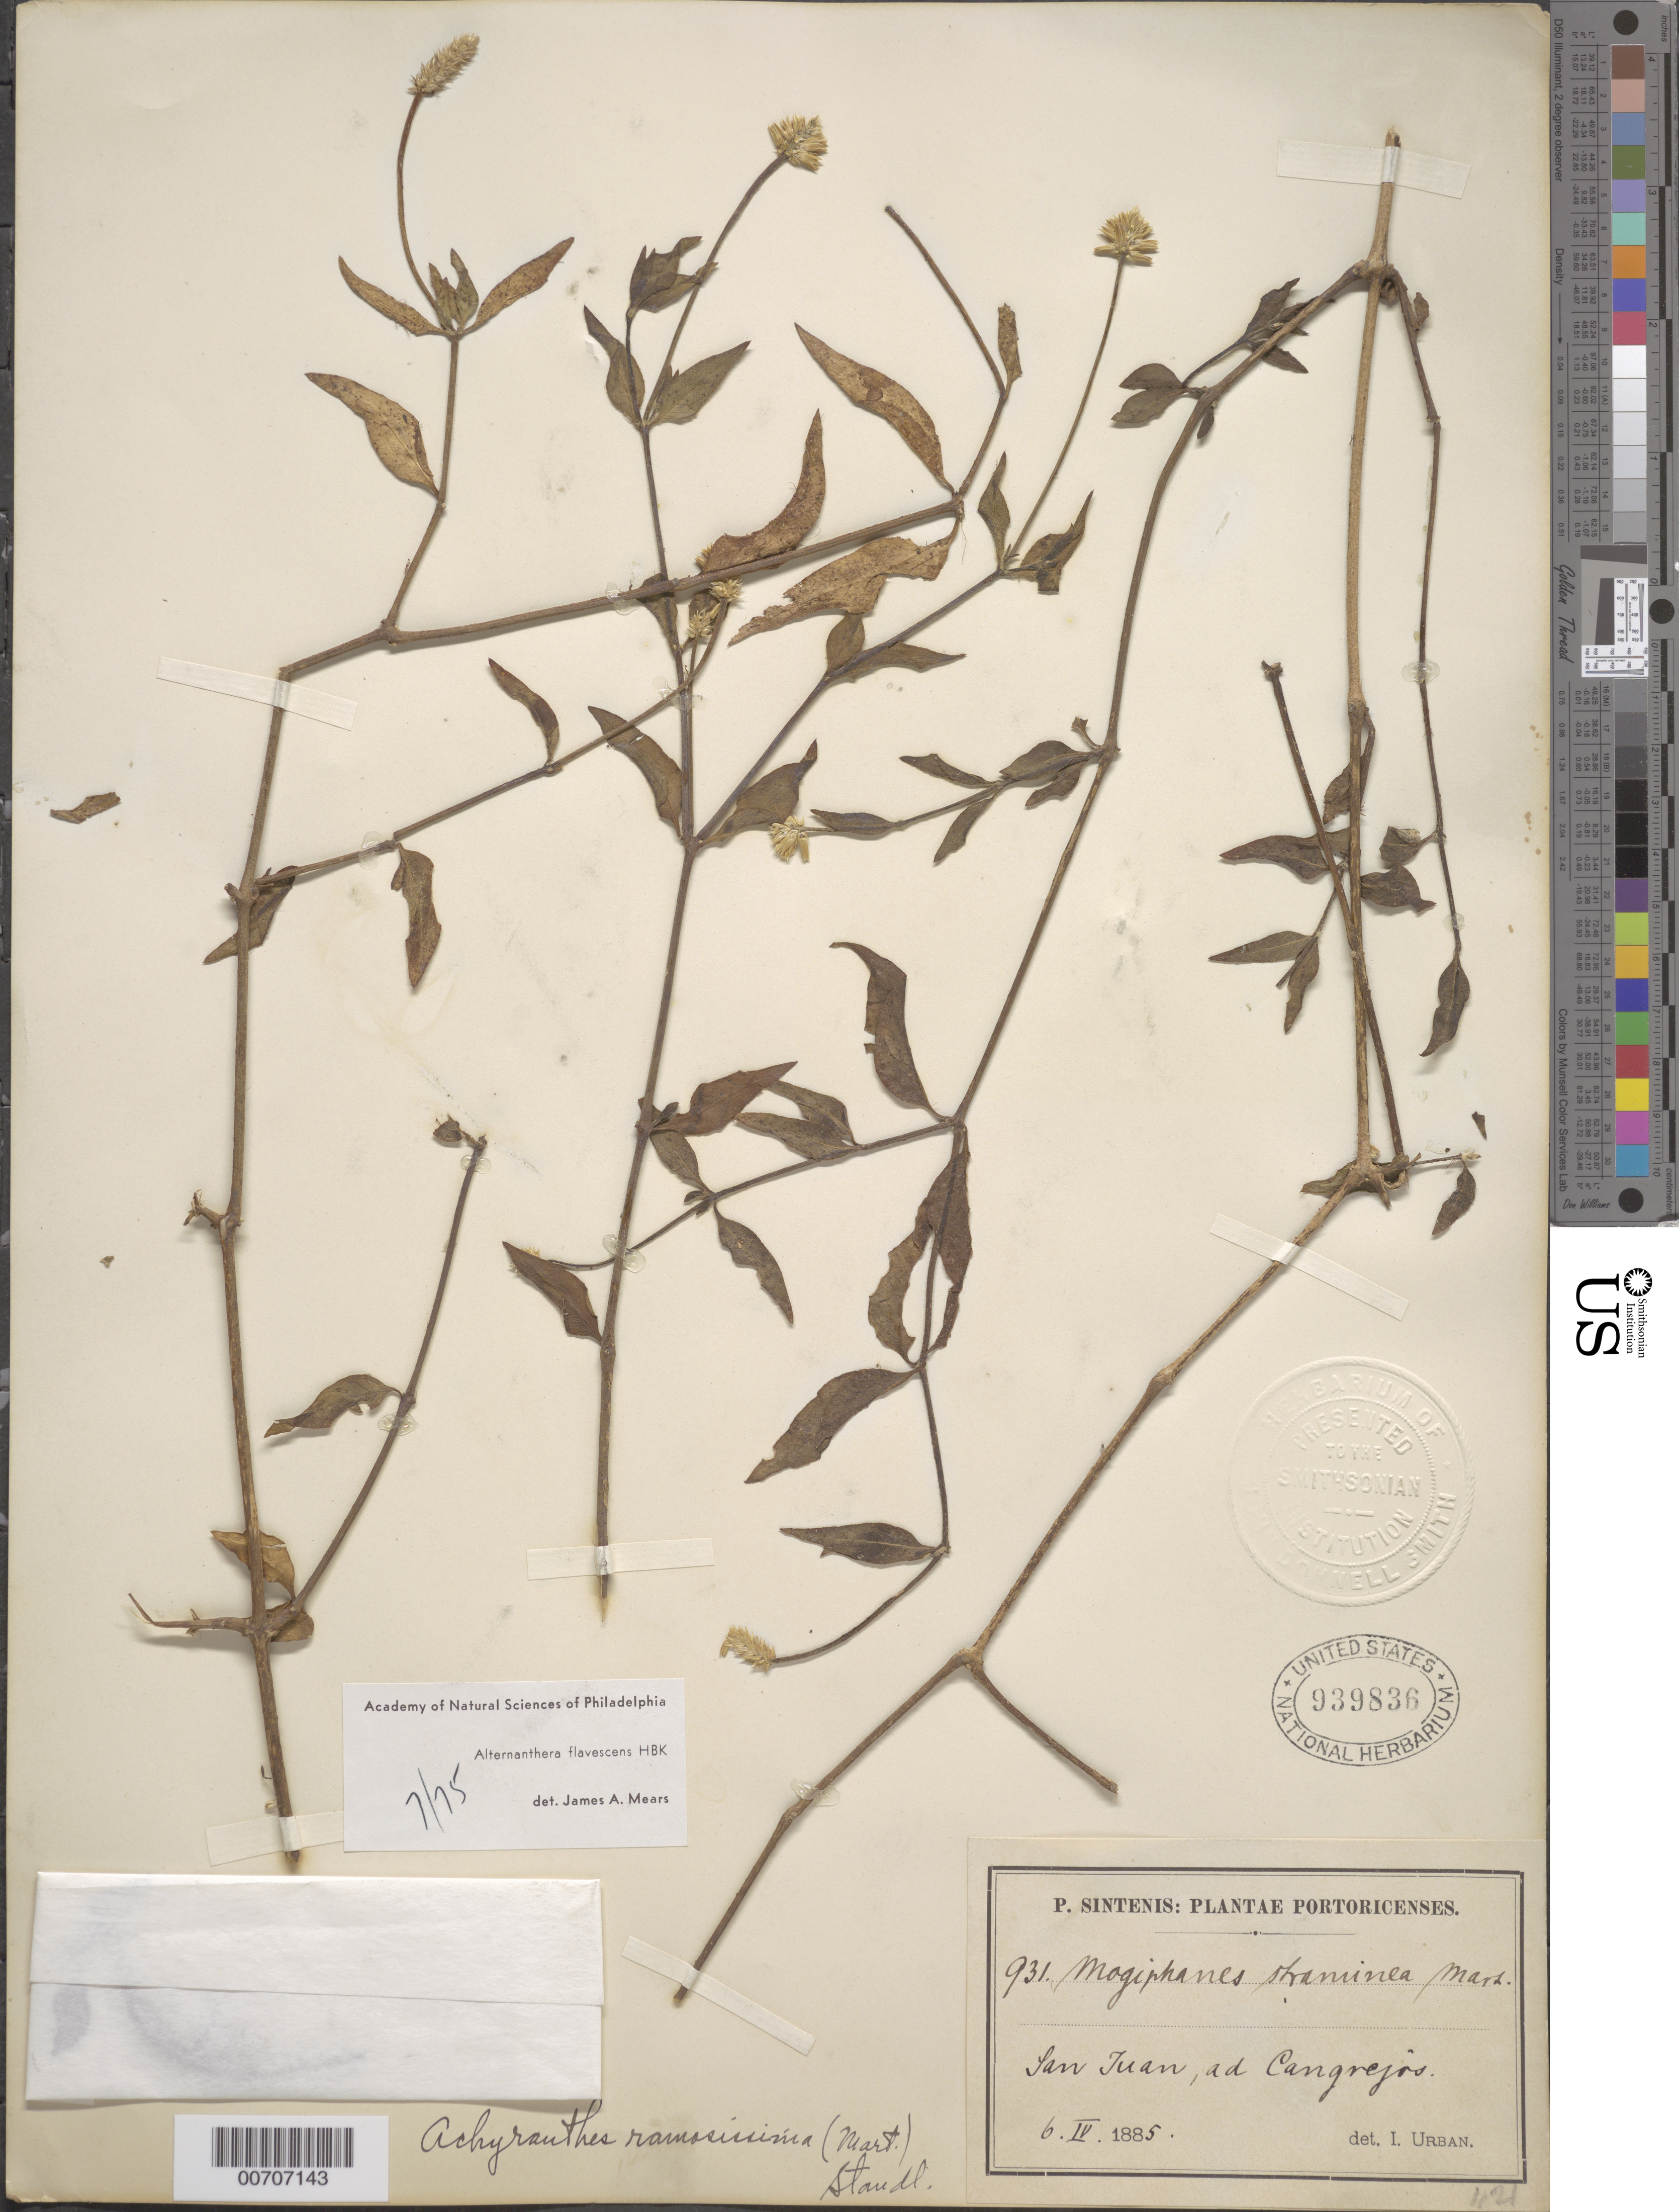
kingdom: Plantae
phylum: Tracheophyta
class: Magnoliopsida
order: Caryophyllales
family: Amaranthaceae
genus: Alternanthera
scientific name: Alternanthera flavescens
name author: Kunth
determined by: Mears, J. A., (PH), Academy of Natural Sciences of Philadelphia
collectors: P. Sintenis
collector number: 931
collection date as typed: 06 Apr 1885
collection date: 1885-04-06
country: Puerto Rico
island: Greater Antilles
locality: San Juan, ad Cangrejos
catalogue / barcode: US 939836